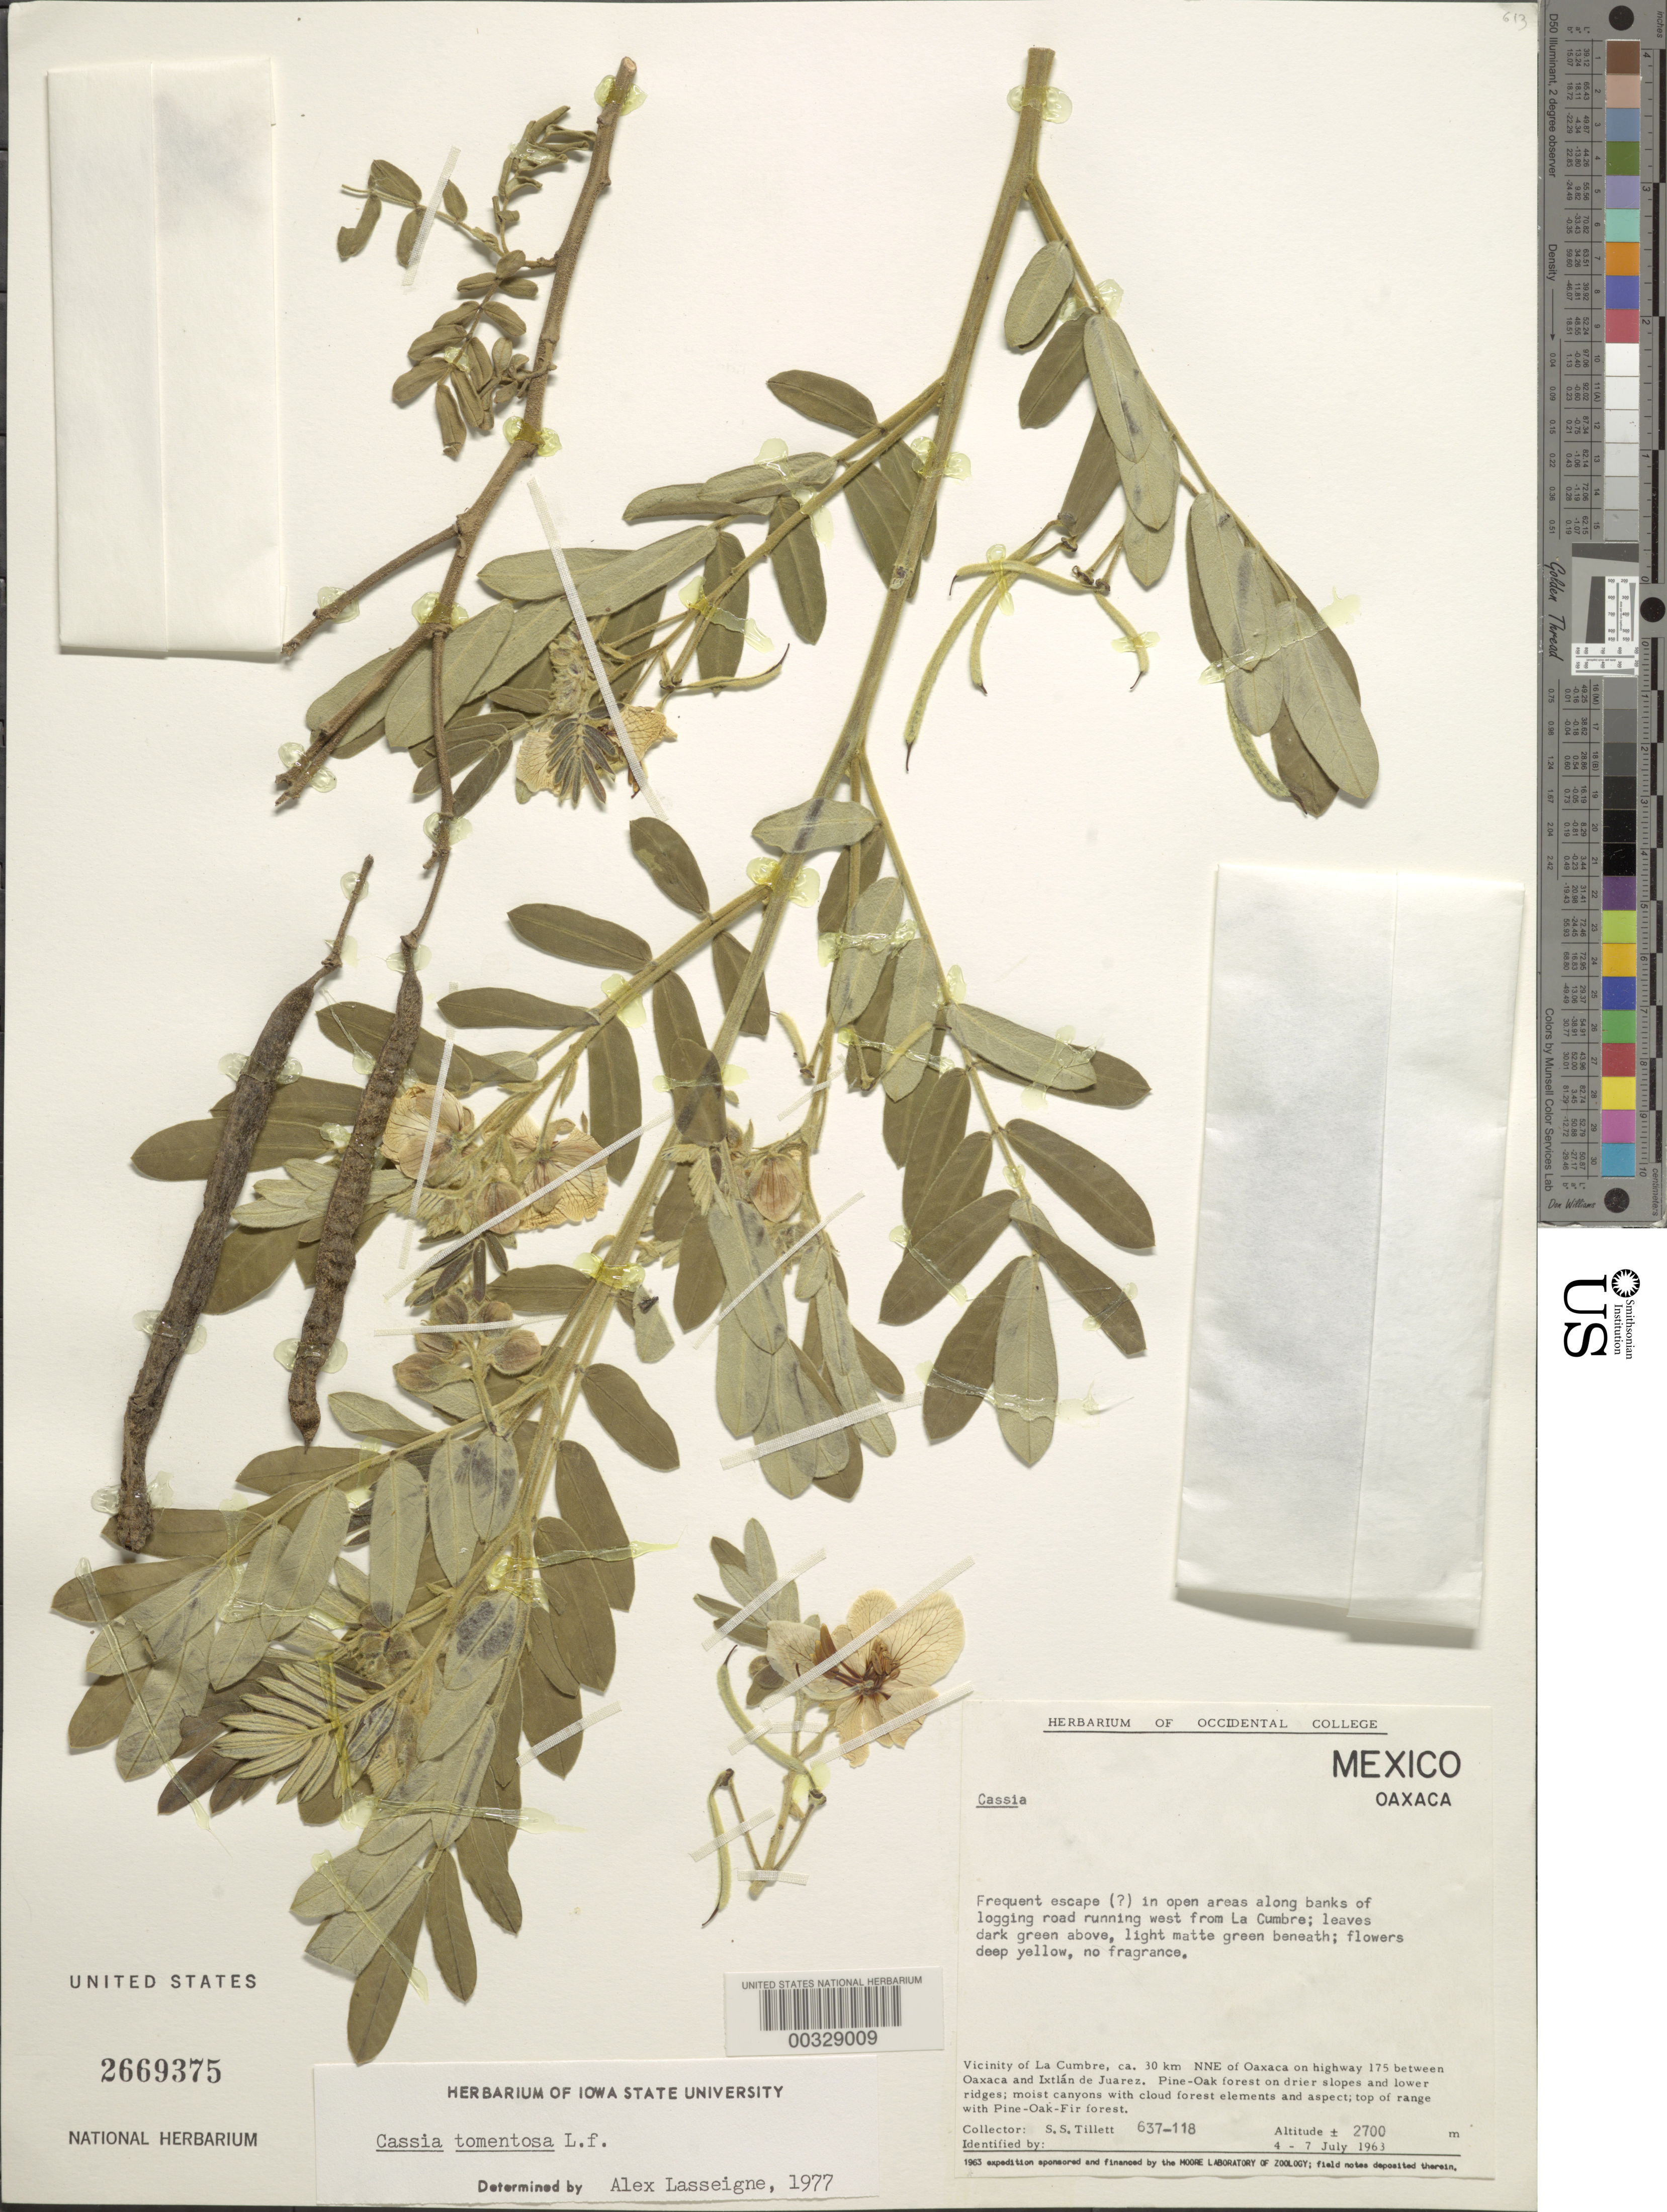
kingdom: Plantae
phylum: Tracheophyta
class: Magnoliopsida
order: Fabales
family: Fabaceae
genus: Senna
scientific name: Senna multiglandulosa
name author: (Jacq.) H.S. Irwin & Barneby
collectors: S. S. Tillett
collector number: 637-118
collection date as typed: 04 Jul 1963 to 07 Jul 1963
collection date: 1963-07-04/1963-07-07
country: Mexico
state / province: Oaxaca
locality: Logging road w from la cumbre; vicinity of la cumbre, ca 30 km NNE of Oaxaca on hiway 175 between Oaxaca and ixtlan de juarez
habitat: Along banks of logging road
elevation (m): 2700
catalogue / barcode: US 2669375